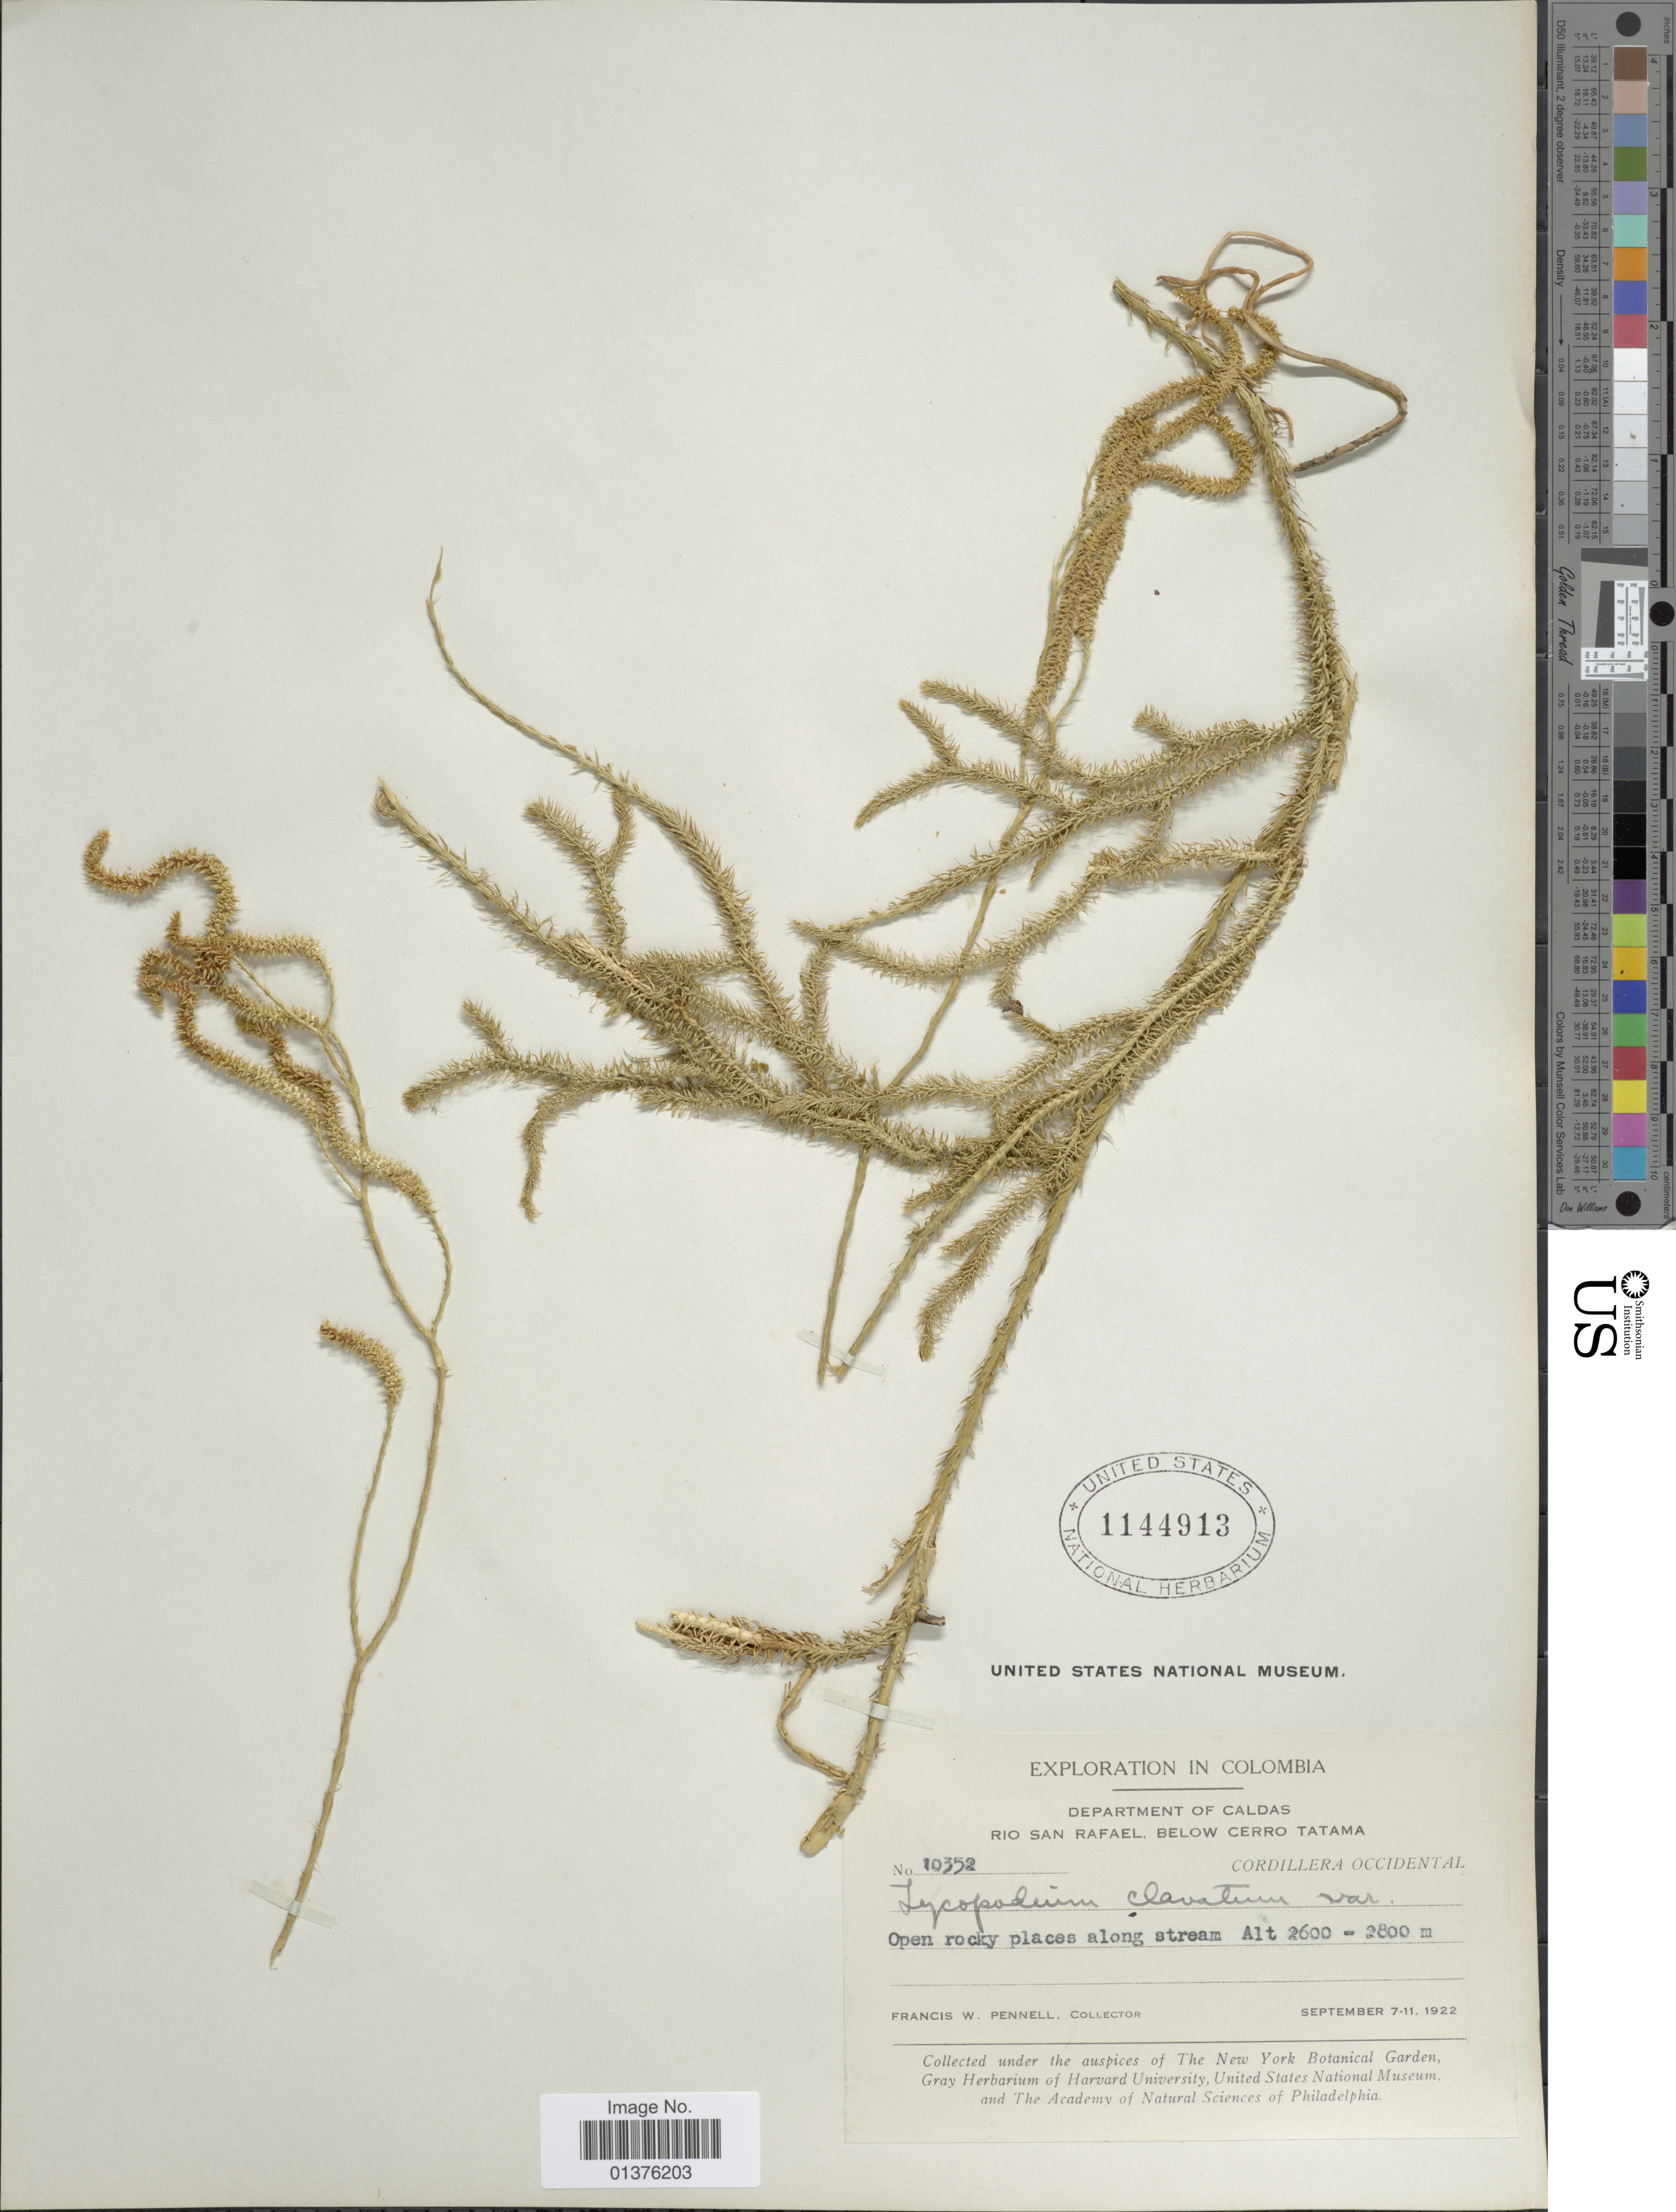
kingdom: Plantae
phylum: Tracheophyta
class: Lycopodiopsida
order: Lycopodiales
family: Lycopodiaceae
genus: Lycopodium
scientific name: Lycopodium clavatum subsp. clavatum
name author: L.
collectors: F. W. Pennell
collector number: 10352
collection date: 1922-09-07/1922-09-11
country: Colombia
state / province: Caldas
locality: Rio San Rafael, below Cerro Tatama, open rocky places along stream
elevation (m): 2600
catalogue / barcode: US 1144913